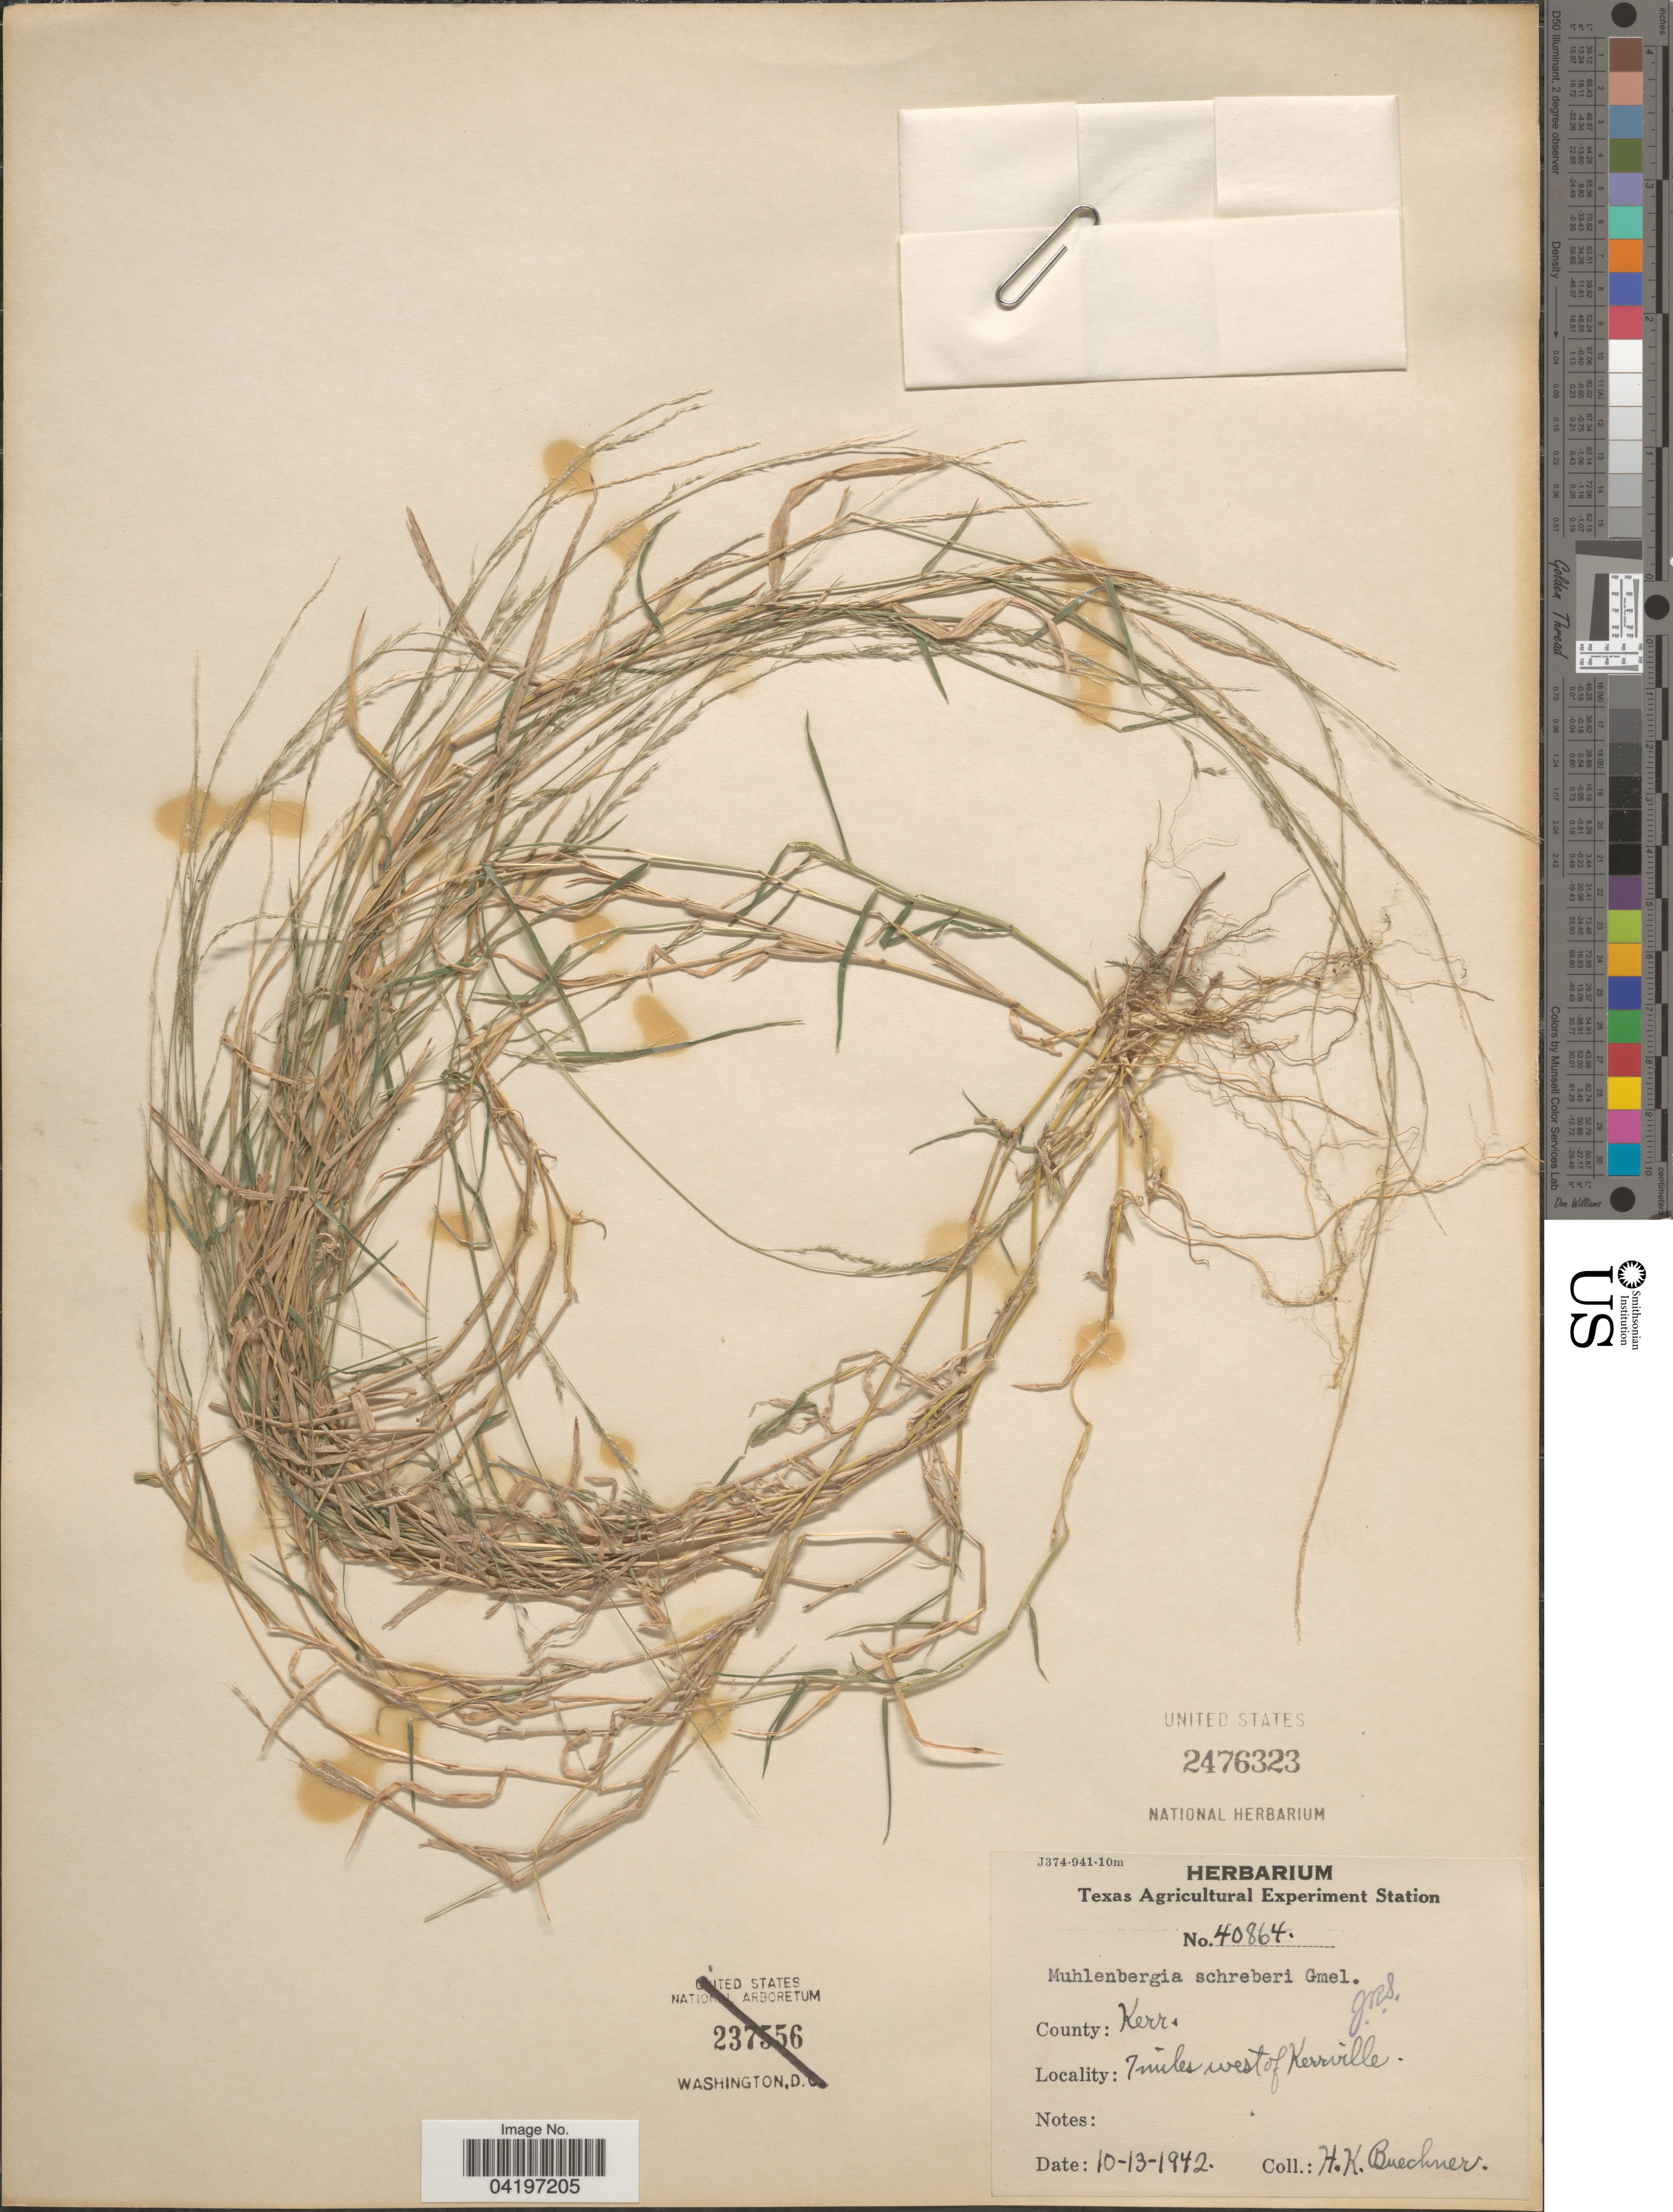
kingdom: Plantae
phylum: Tracheophyta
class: Liliopsida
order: Poales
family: Poaceae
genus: Muhlenbergia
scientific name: Muhlenbergia schreberi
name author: J.F. Gmel.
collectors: H. Buechner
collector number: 40864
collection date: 1942-10-13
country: United States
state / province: Texas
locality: County: Kerr. 7 miles west of Kerrville.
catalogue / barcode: US 2476323